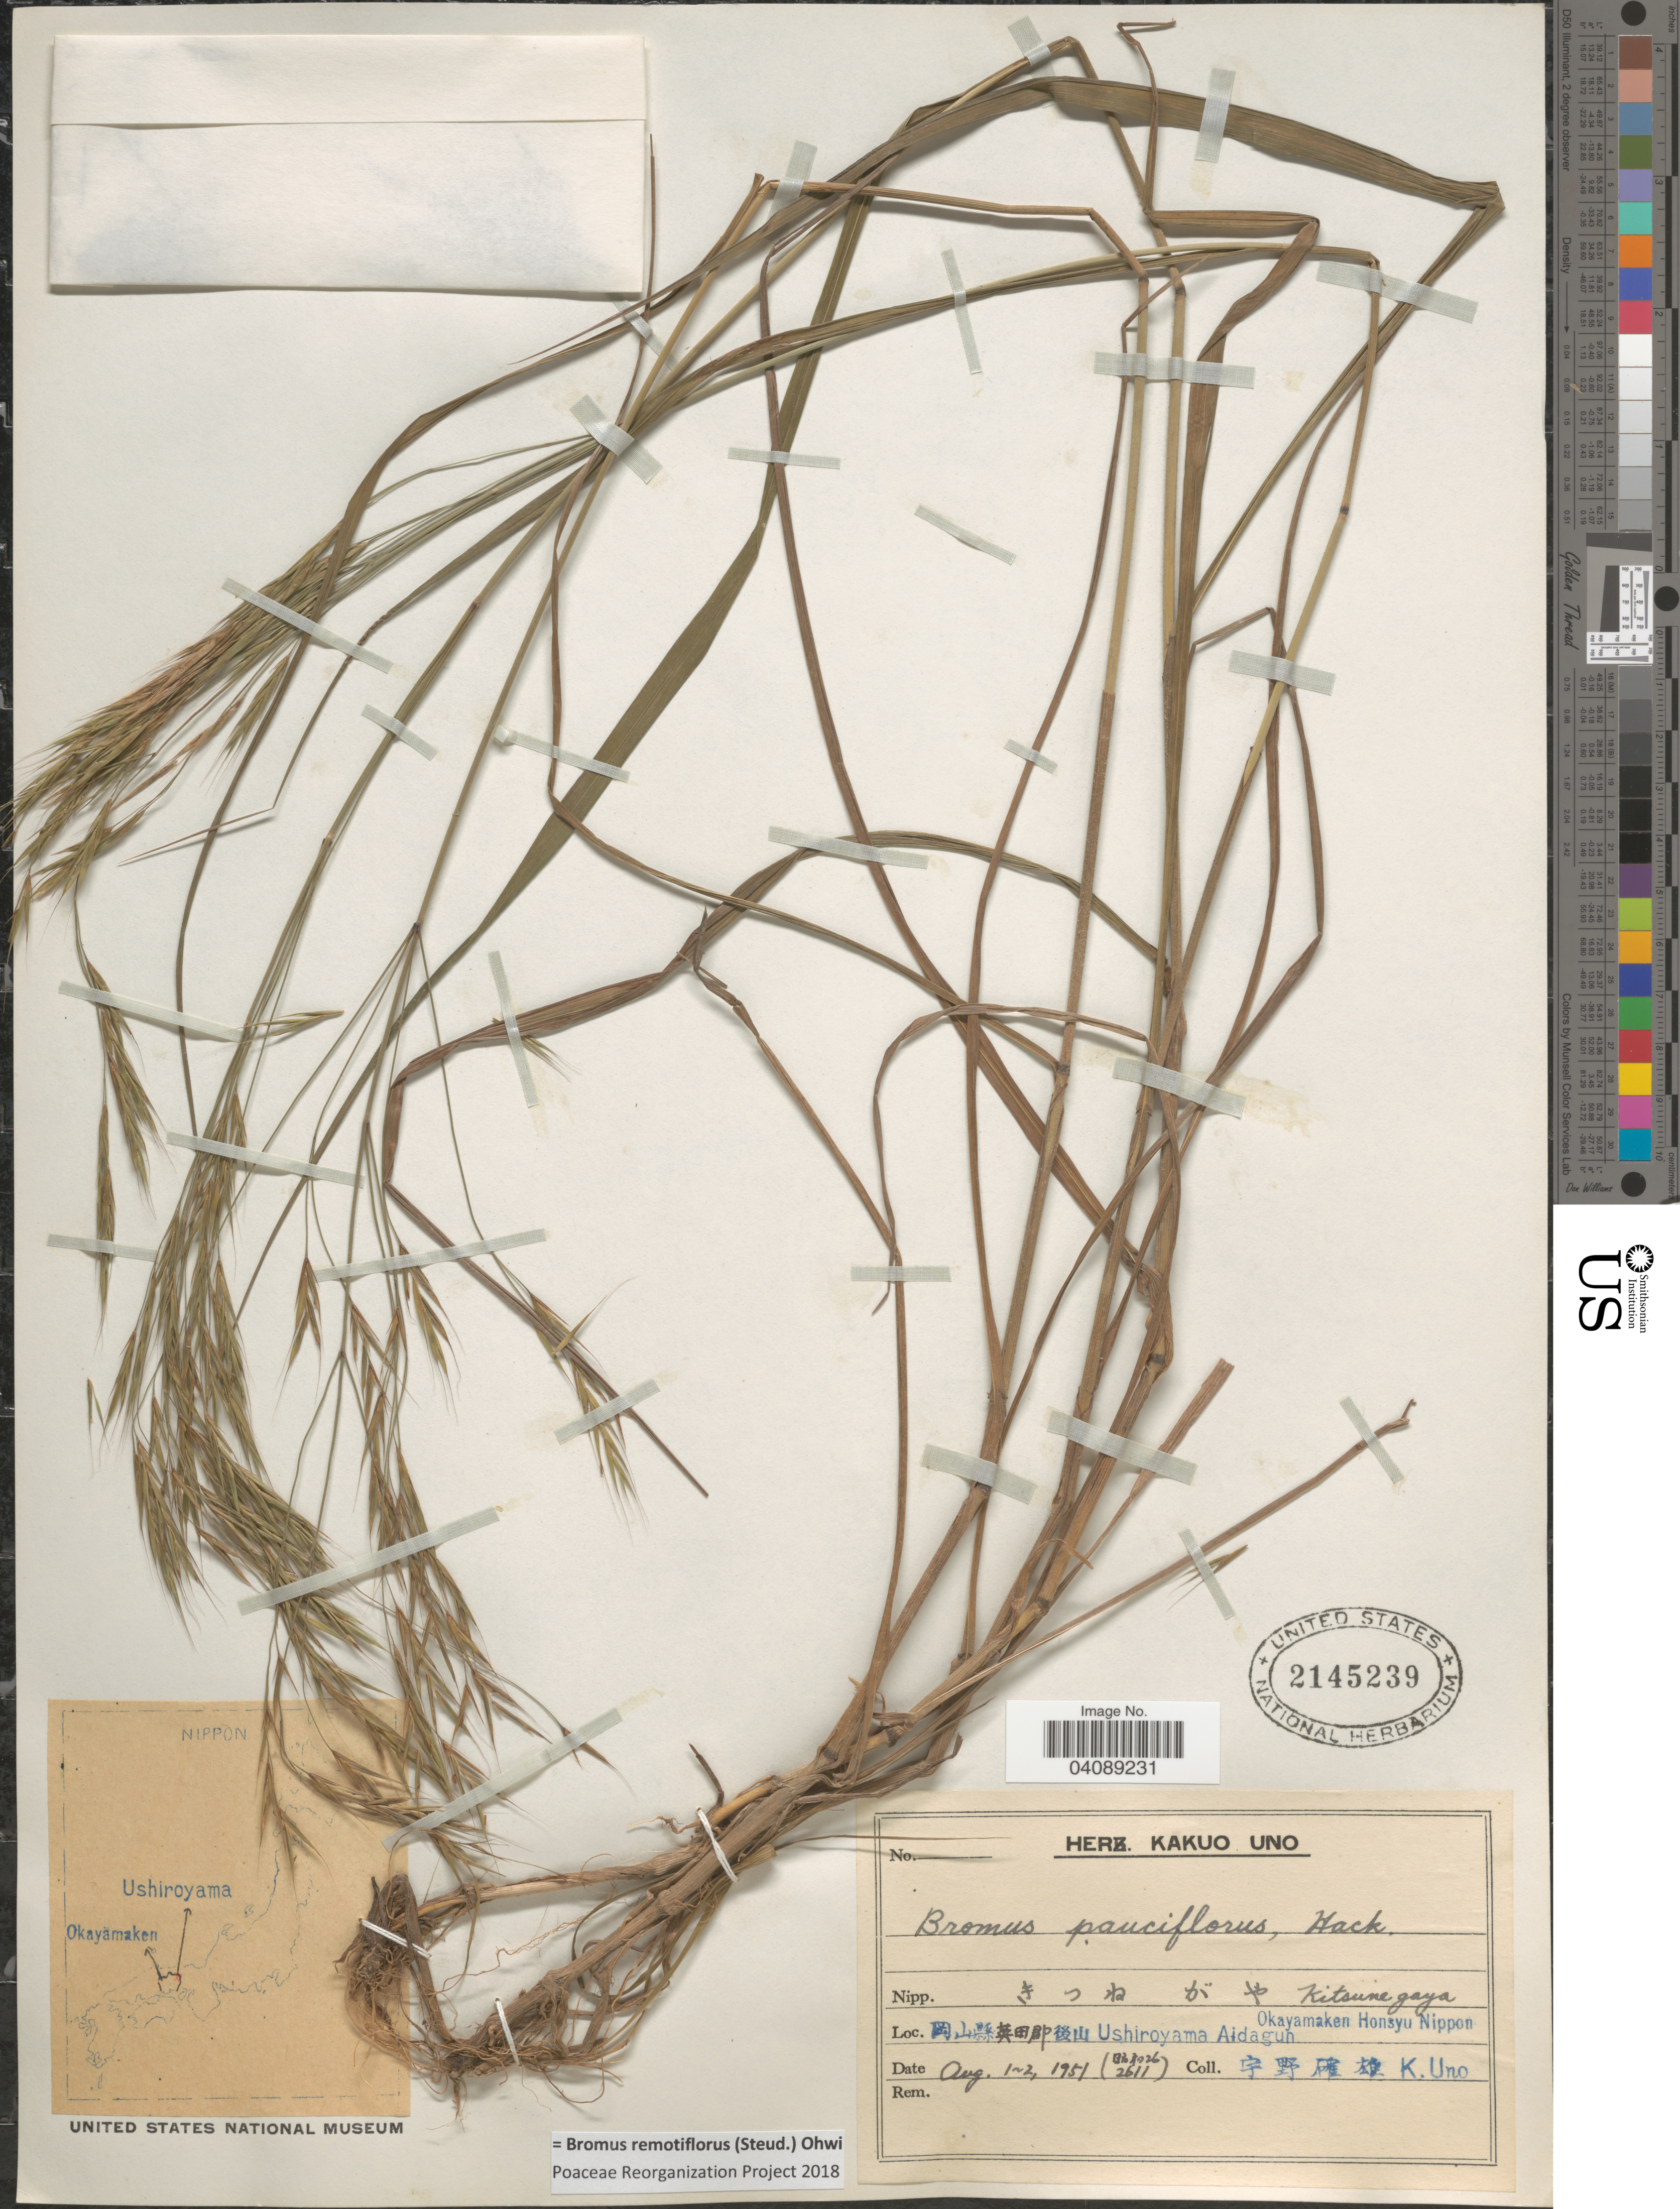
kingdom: Plantae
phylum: Tracheophyta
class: Liliopsida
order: Poales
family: Poaceae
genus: Bromus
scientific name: Bromus remotiflorus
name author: (Steud.) Ohwi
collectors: K. Uno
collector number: (X 2611)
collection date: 1951-08-01/1951-08-02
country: Japan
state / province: Okayama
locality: Okayamaken Honsyu Nippon. [Foreign script] Ushiroyama Aidagun.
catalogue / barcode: US 2145239